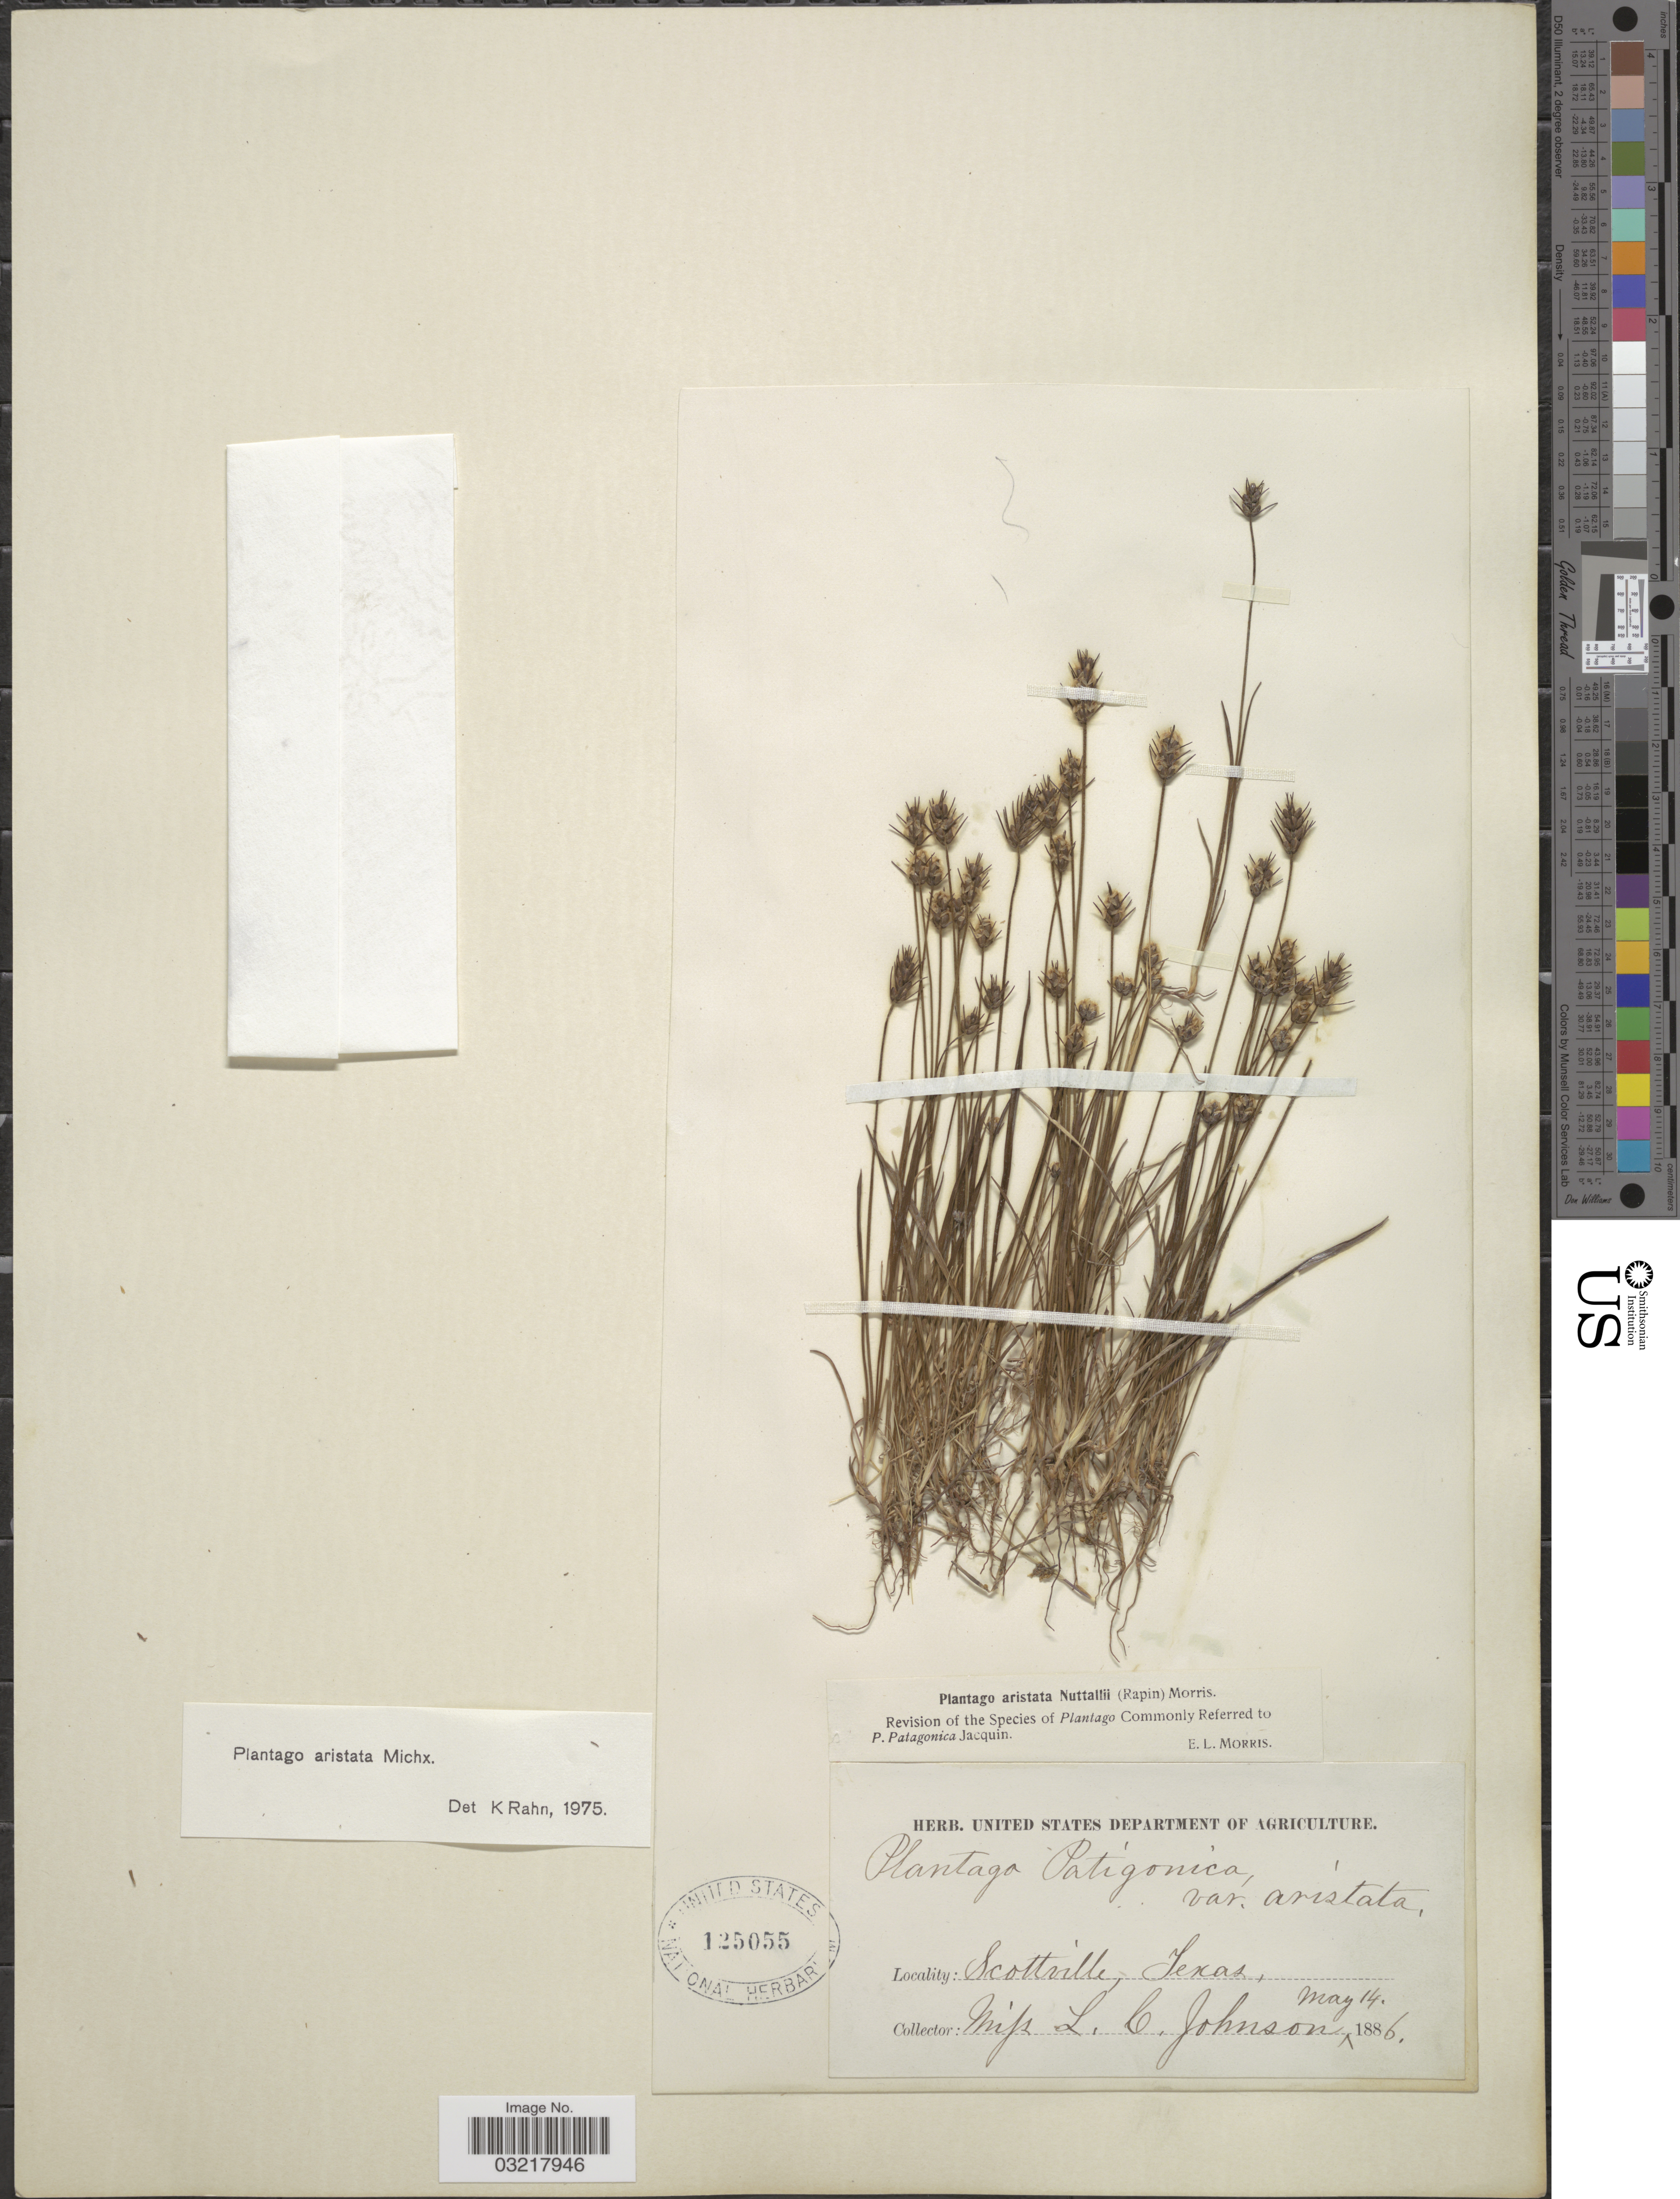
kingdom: Plantae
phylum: Tracheophyta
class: Magnoliopsida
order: Lamiales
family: Plantaginaceae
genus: Plantago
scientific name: Plantago aristata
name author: Michx.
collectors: L. Johnson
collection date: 1886-05-14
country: United States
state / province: Texas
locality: Scottville.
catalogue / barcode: US 125055